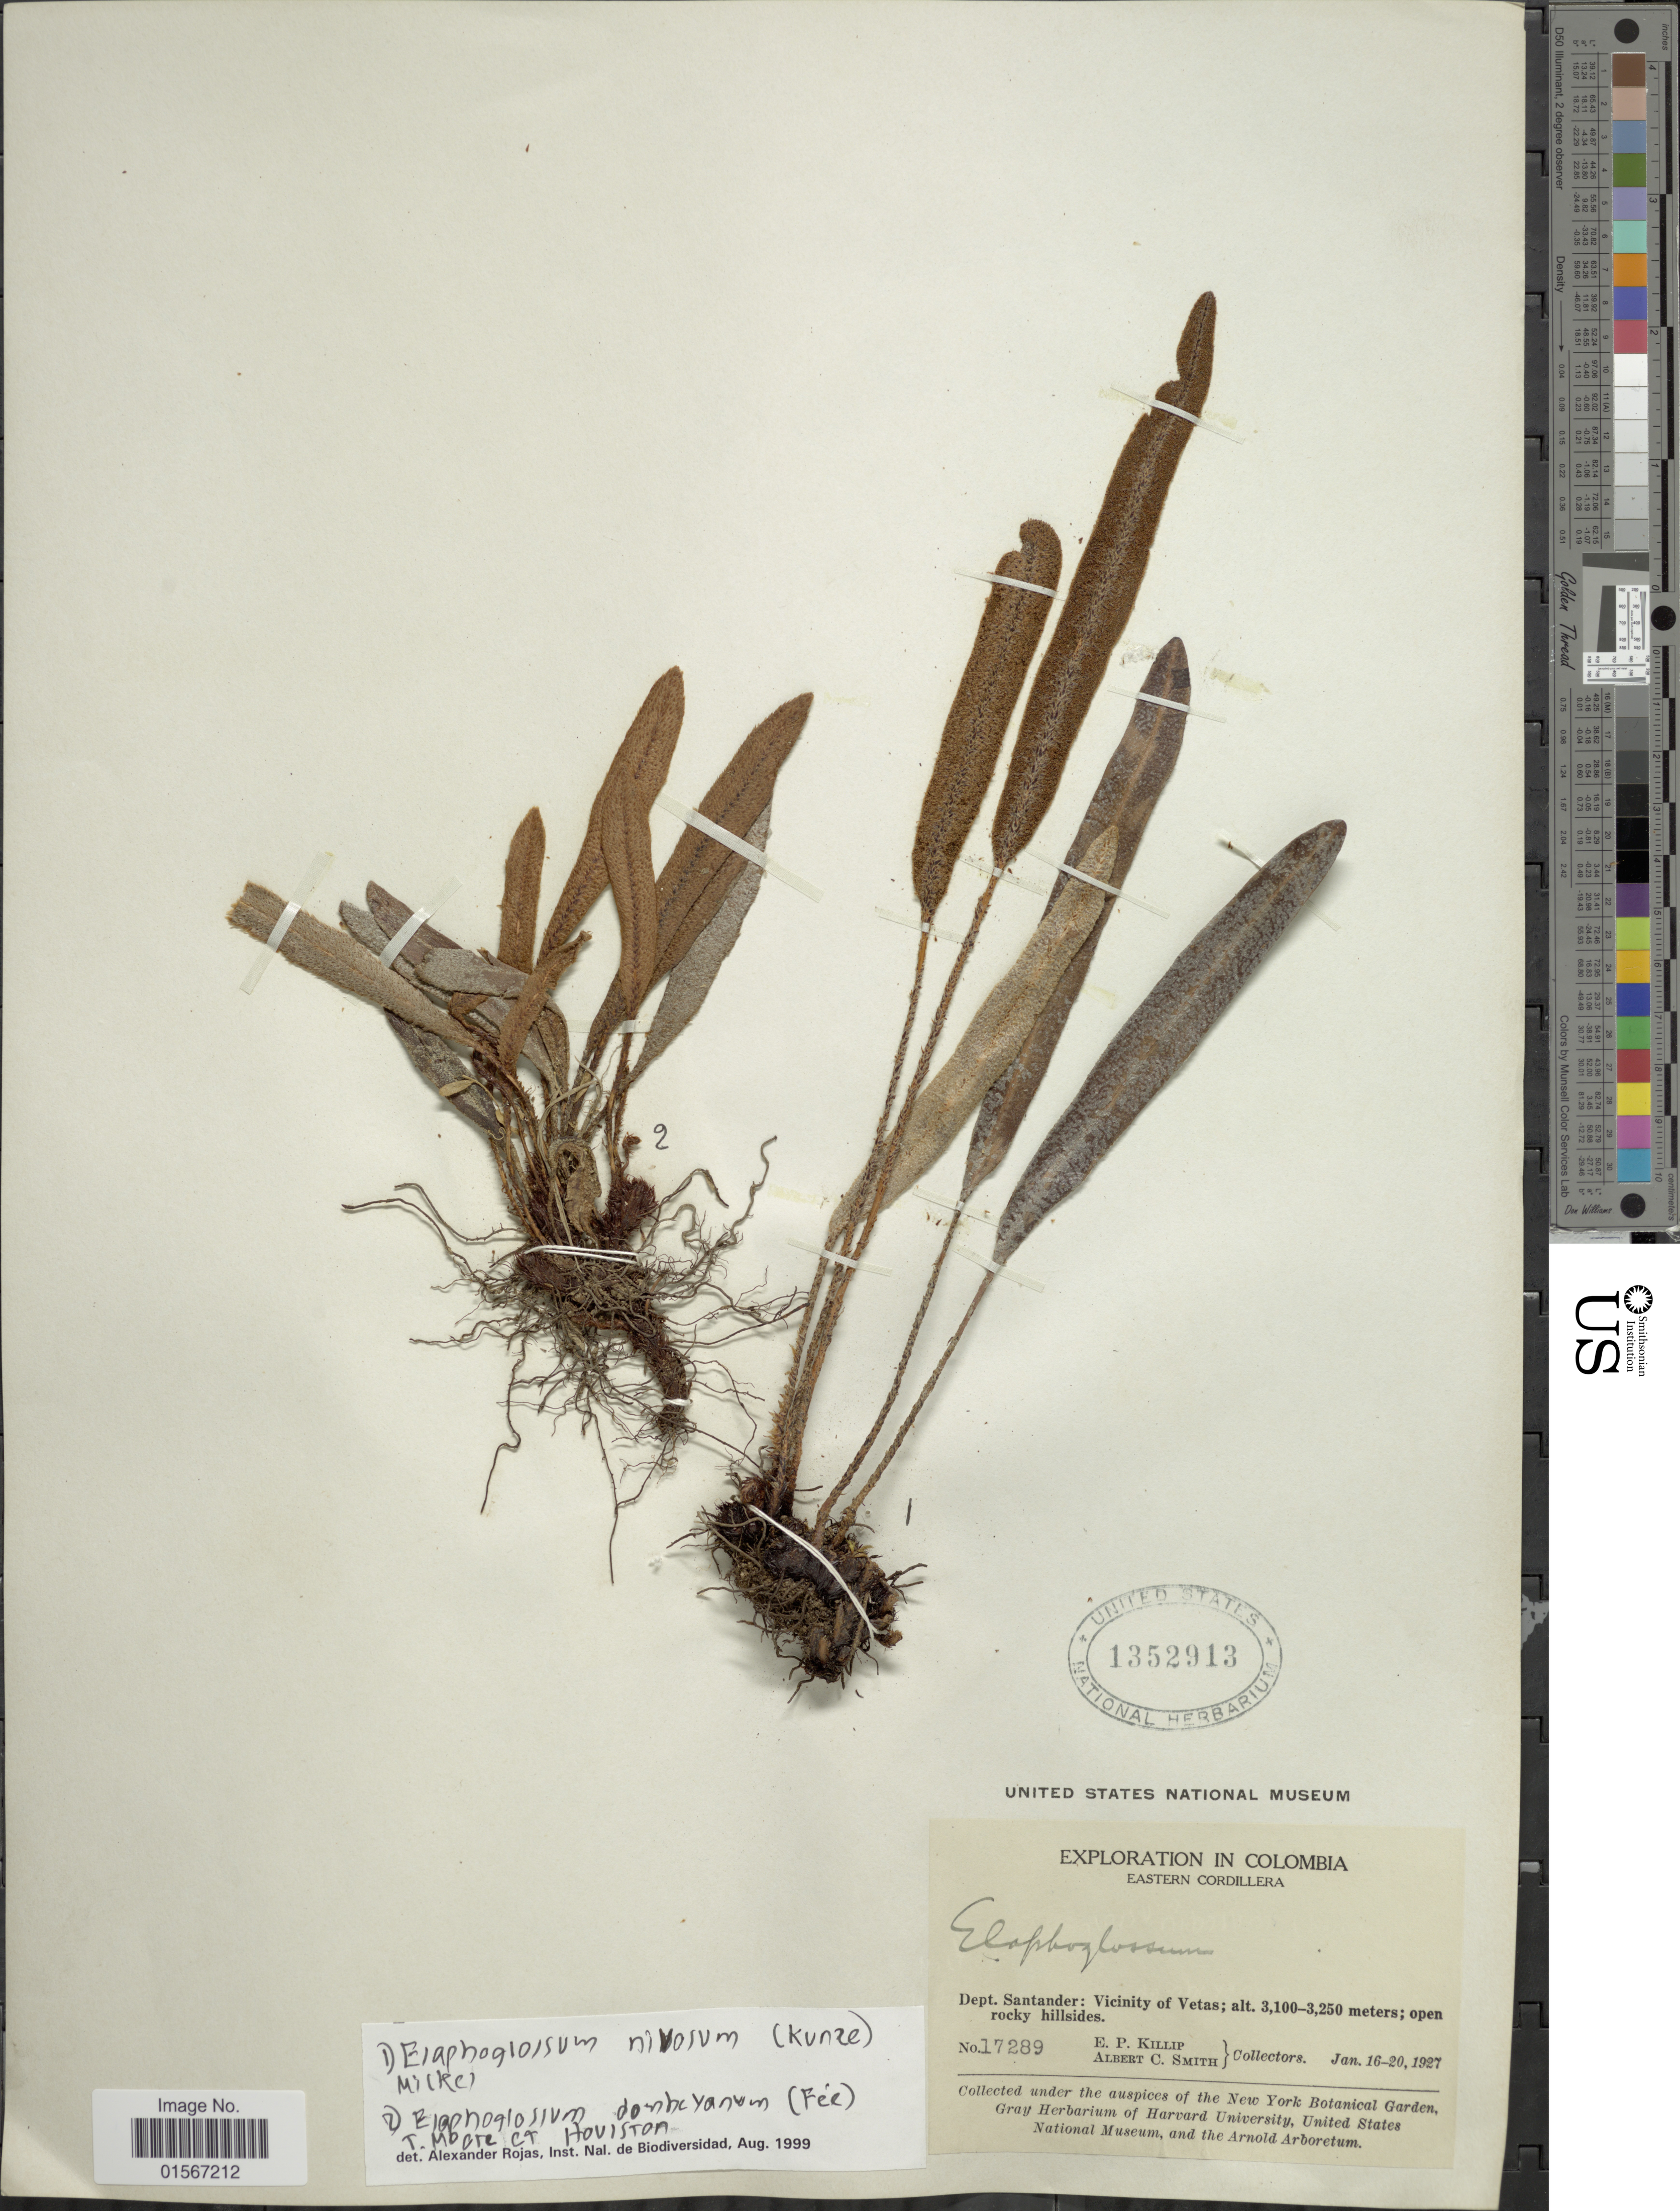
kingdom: Plantae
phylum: Tracheophyta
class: Polypodiopsida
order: Polypodiales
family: Dryopteridaceae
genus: Elaphoglossum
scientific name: Elaphoglossum nivosum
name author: (Kunze) Mickel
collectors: E. P. Killip & A. C. Smith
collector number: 17289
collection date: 1927-01-16/1927-01-20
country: Colombia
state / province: Santander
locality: Colombia, Eastern Cordillera, Dept. Santander: Vicinity of Vetas.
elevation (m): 3100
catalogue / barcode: US 1352913